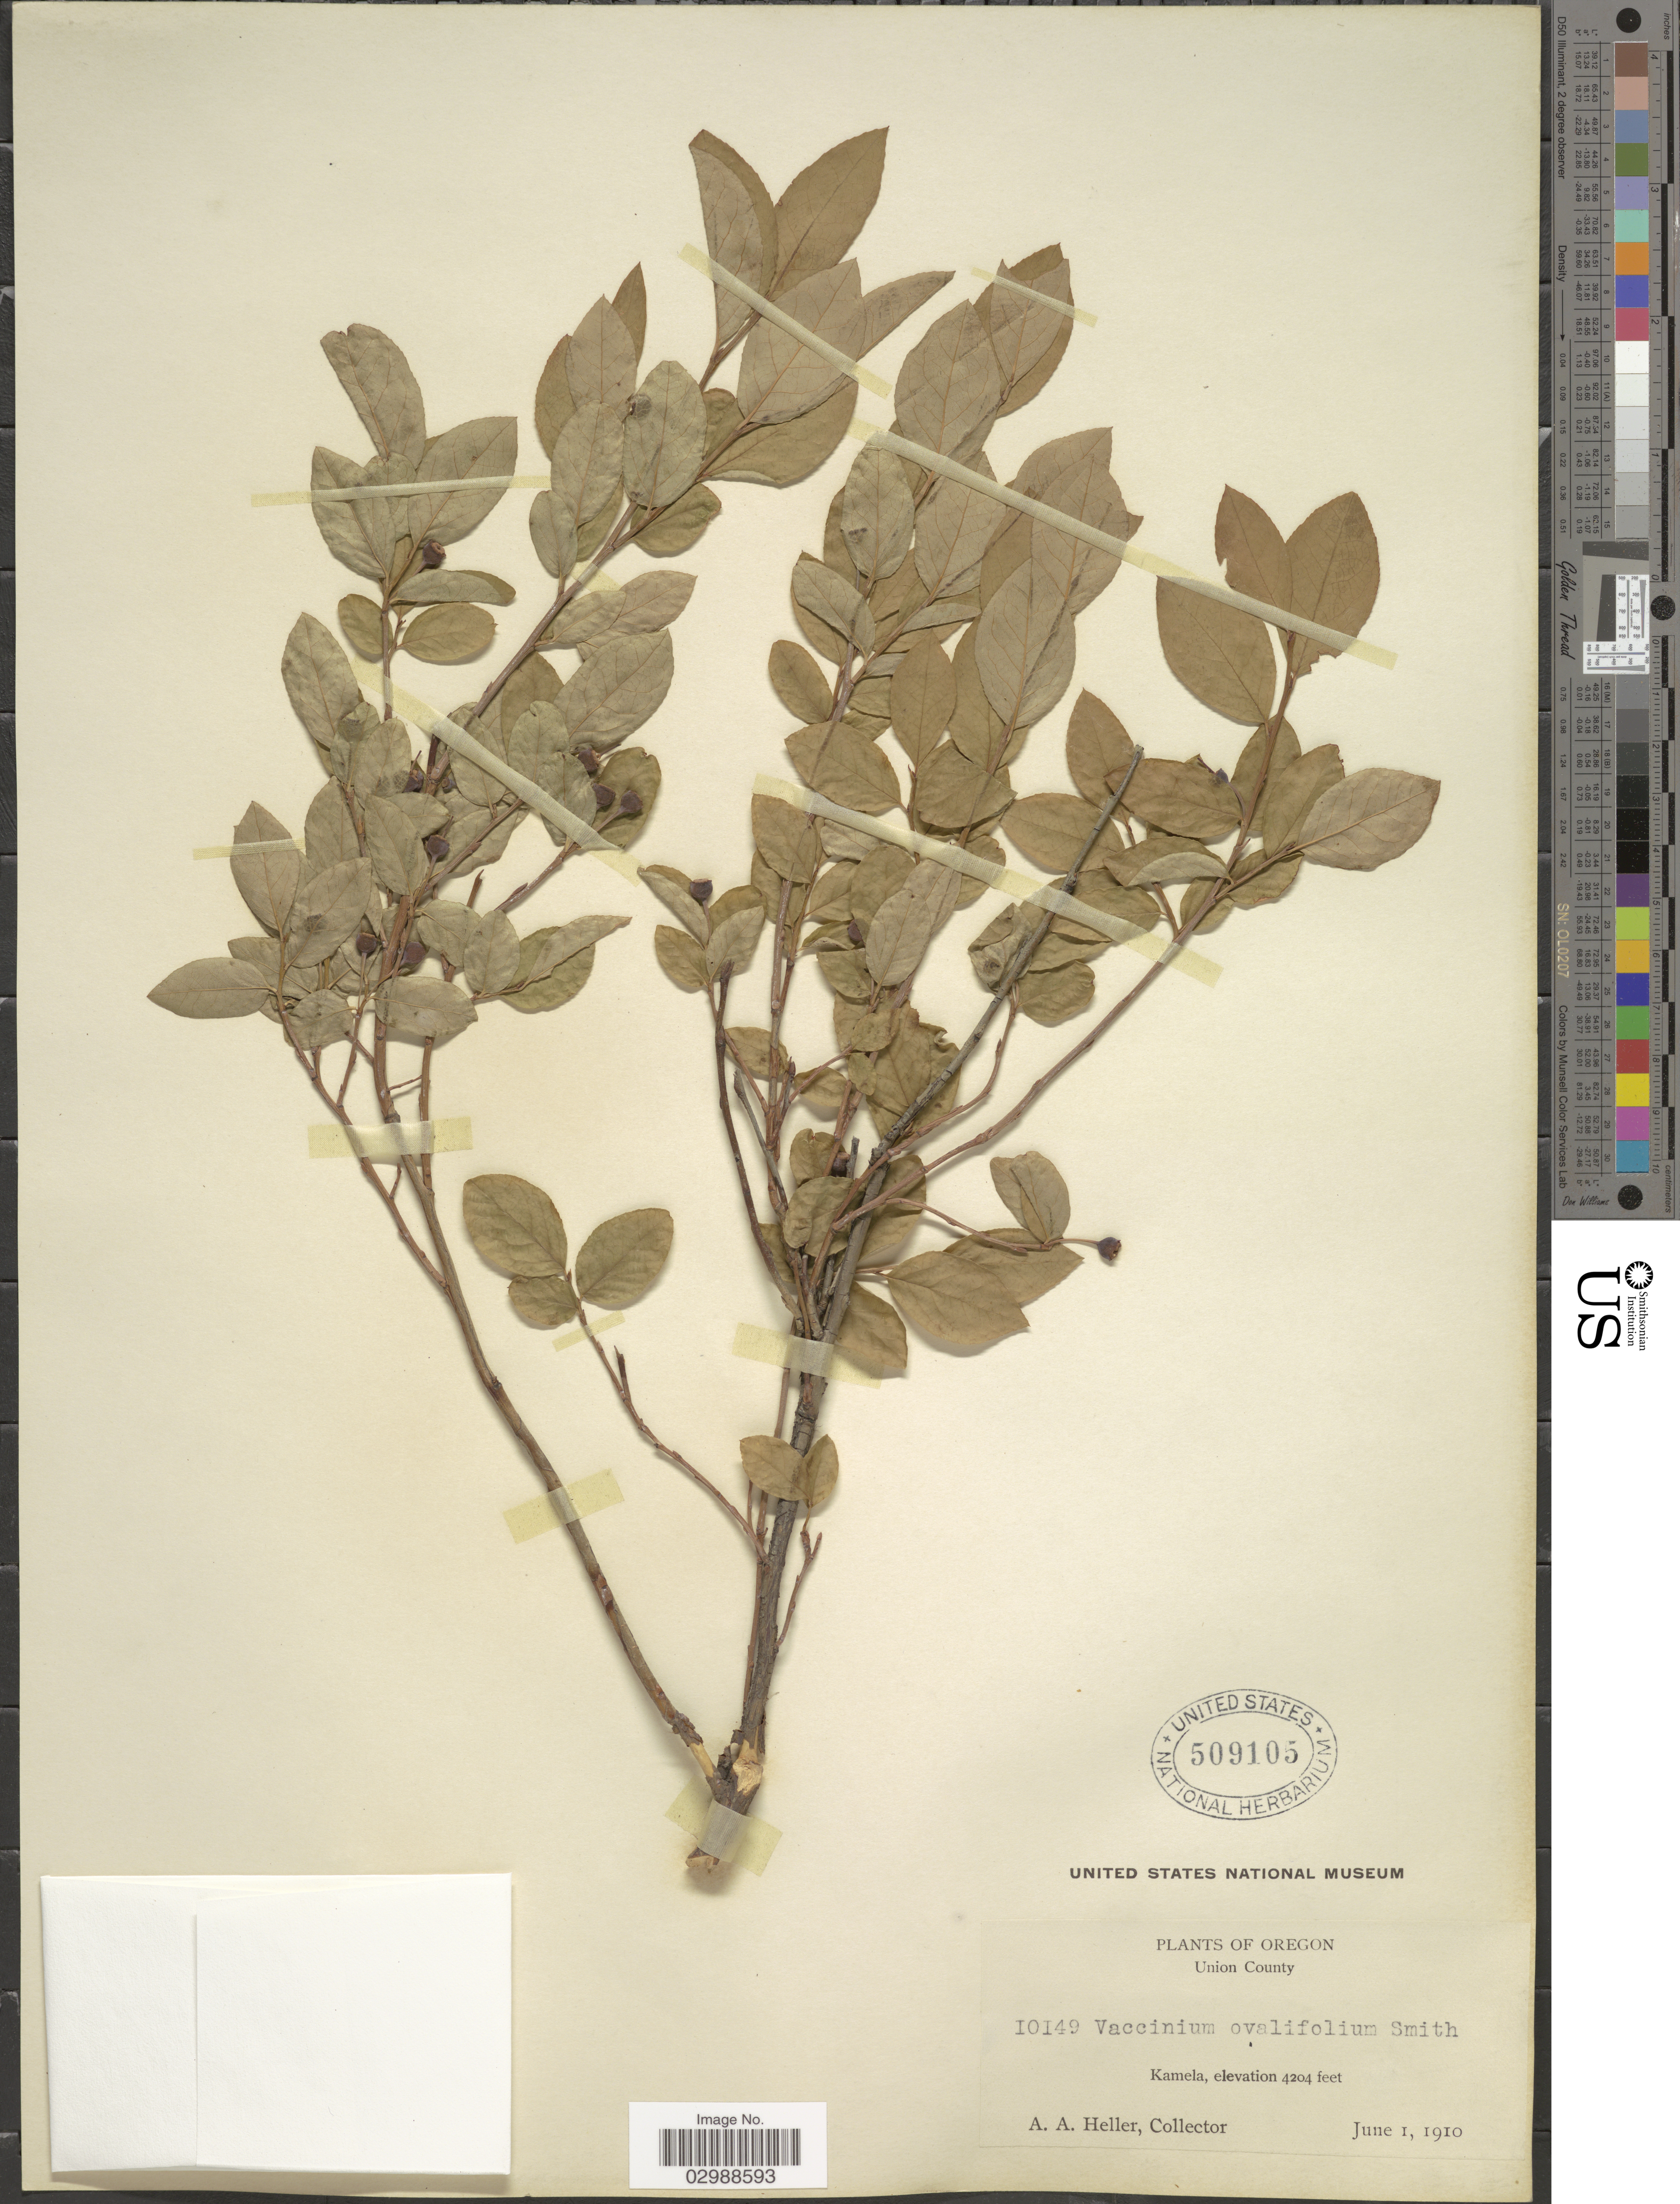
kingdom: Plantae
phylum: Tracheophyta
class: Magnoliopsida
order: Ericales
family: Ericaceae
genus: Vaccinium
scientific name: Vaccinium membranaceum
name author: Douglas ex Torr.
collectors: A. A. Heller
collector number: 10149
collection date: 1910-06-01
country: United States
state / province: Oregon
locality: Union County, Kamela.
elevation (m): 1281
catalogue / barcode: US 509105